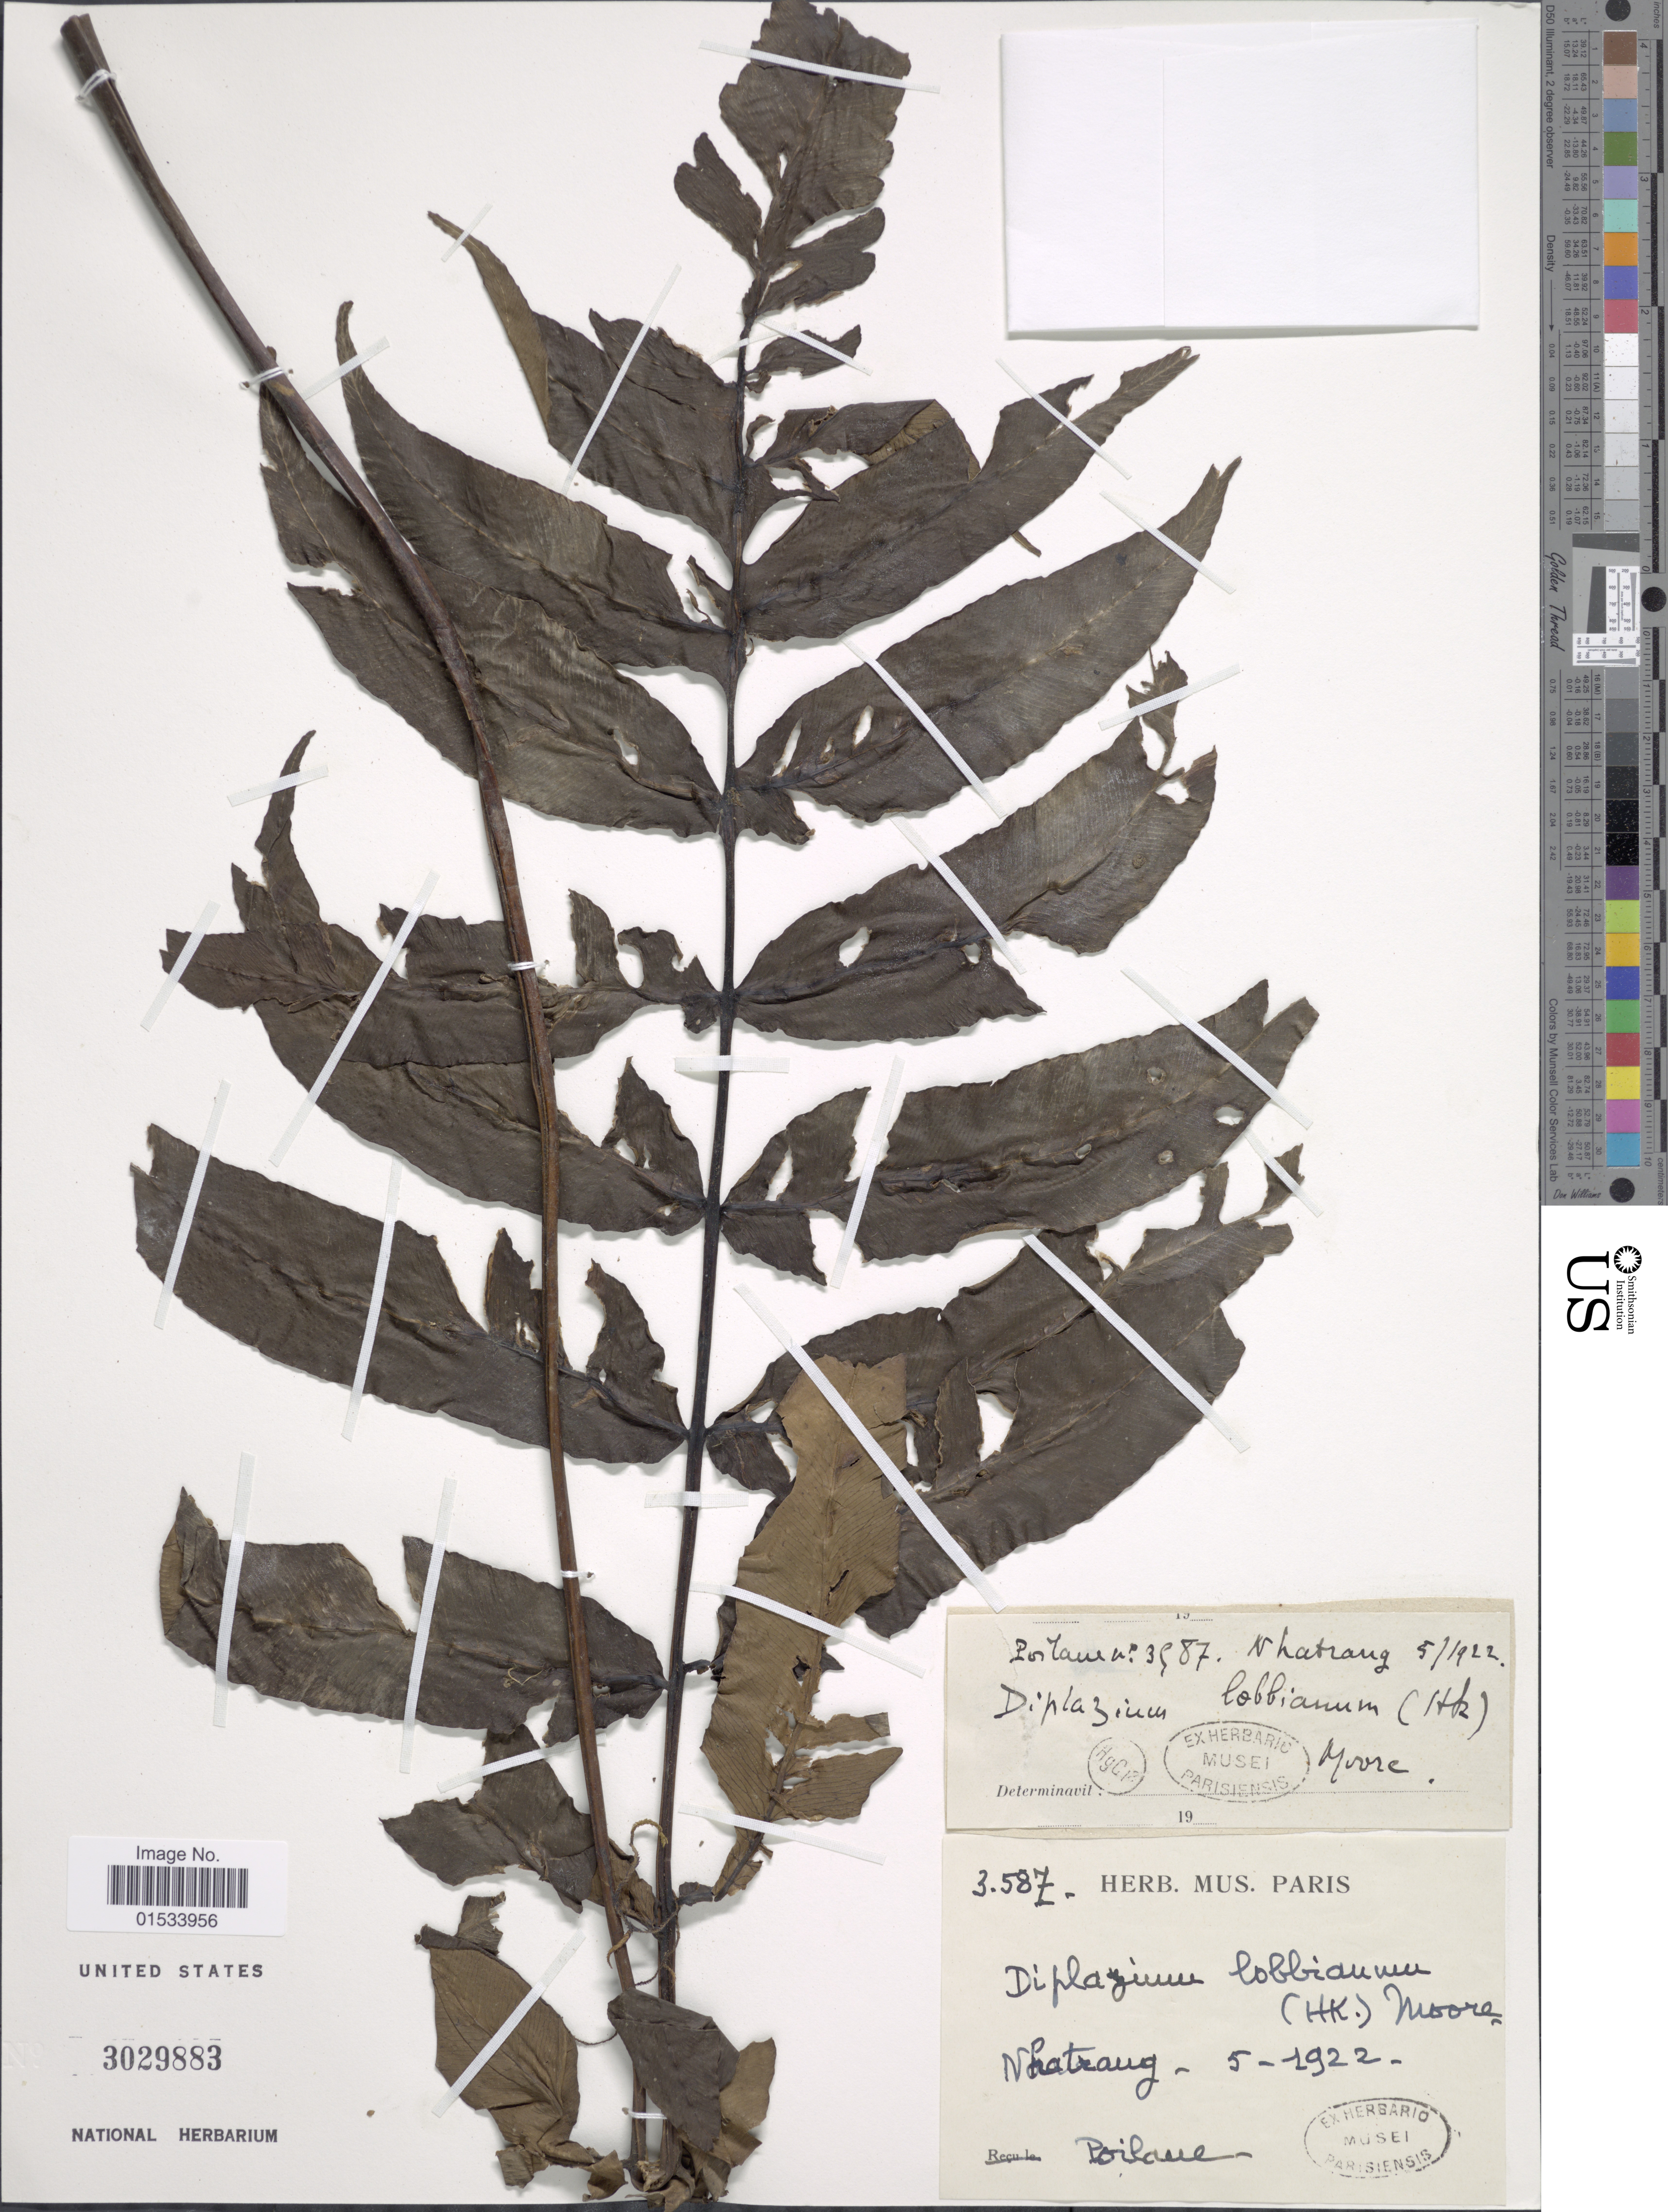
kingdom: Plantae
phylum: Tracheophyta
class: Polypodiopsida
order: Polypodiales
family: Athyriaceae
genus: Diplazium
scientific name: Diplazium lobbianum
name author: T. Moore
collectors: -. Poilane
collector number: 3587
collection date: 1922-05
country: Vietnam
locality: Nhatrang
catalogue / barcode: US 3029883